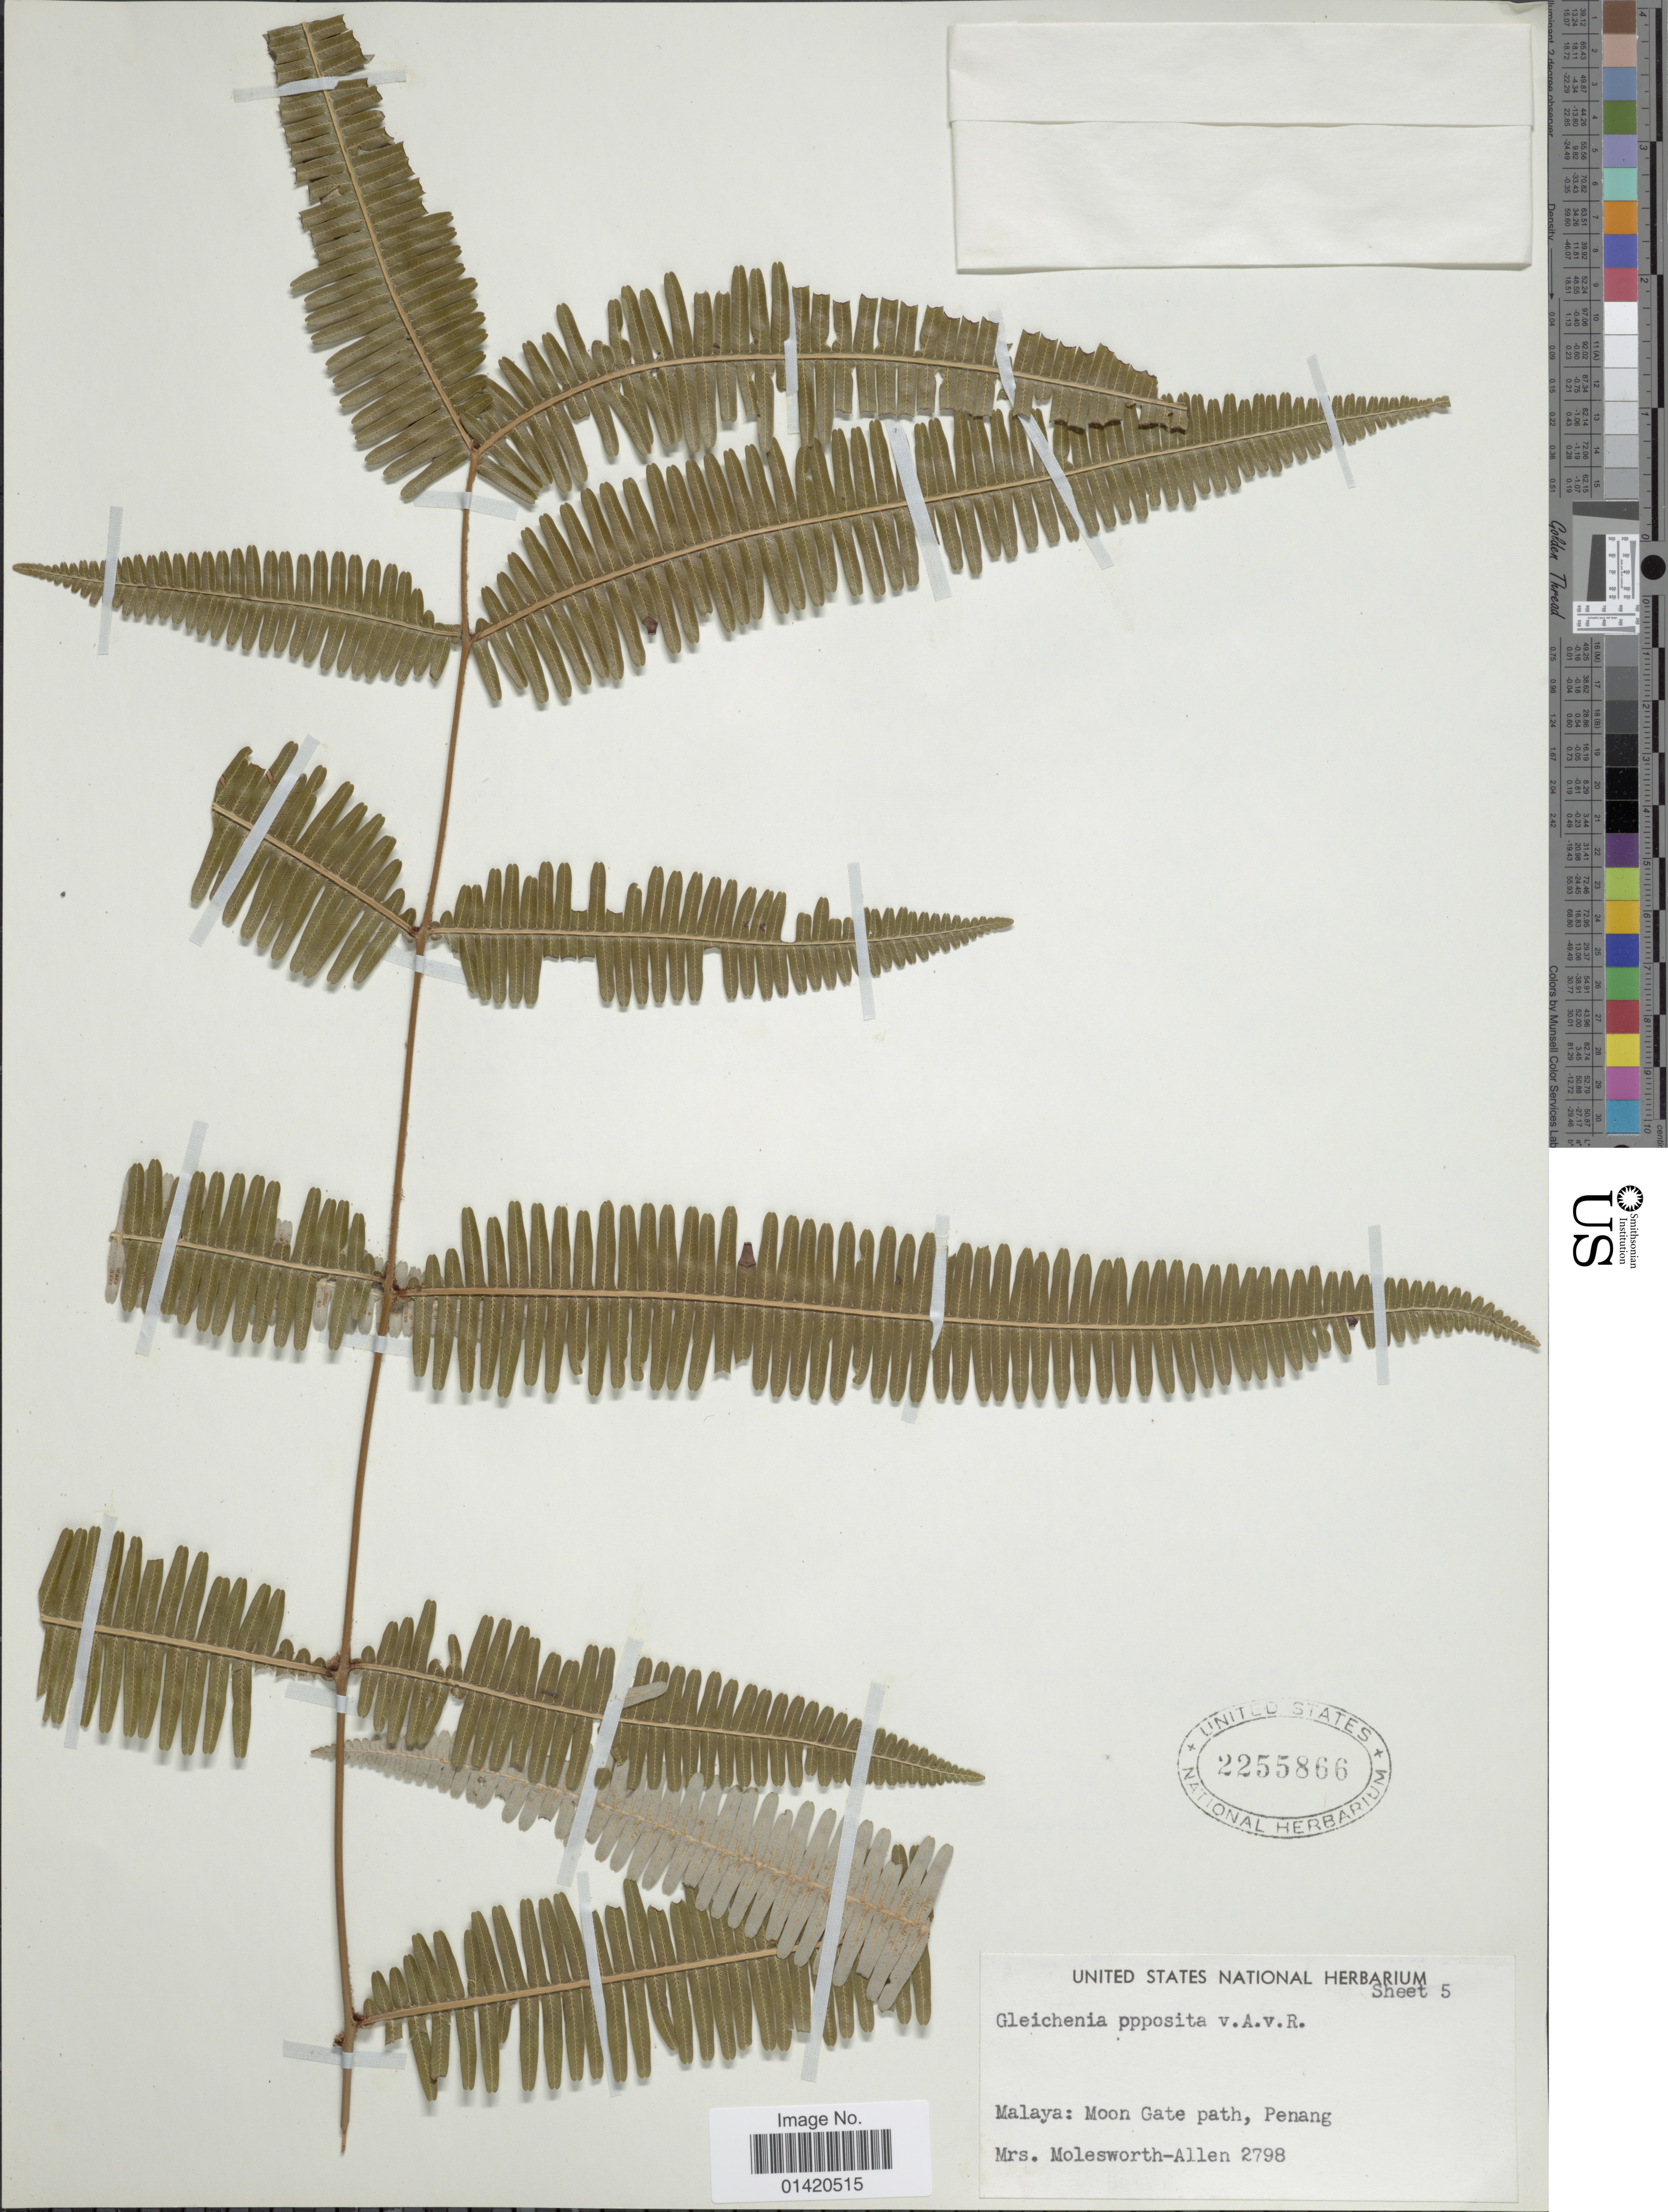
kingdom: Plantae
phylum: Tracheophyta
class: Polypodiopsida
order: Gleicheniales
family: Gleicheniaceae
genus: Dicranopteris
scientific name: Dicranopteris speciosa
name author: (C. Presl) Holttum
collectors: Mrs. B. E. G. Molesworth-Allen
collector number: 2798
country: Malaysia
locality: Malaya: Moon Gate path, Penang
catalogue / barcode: US 2255866